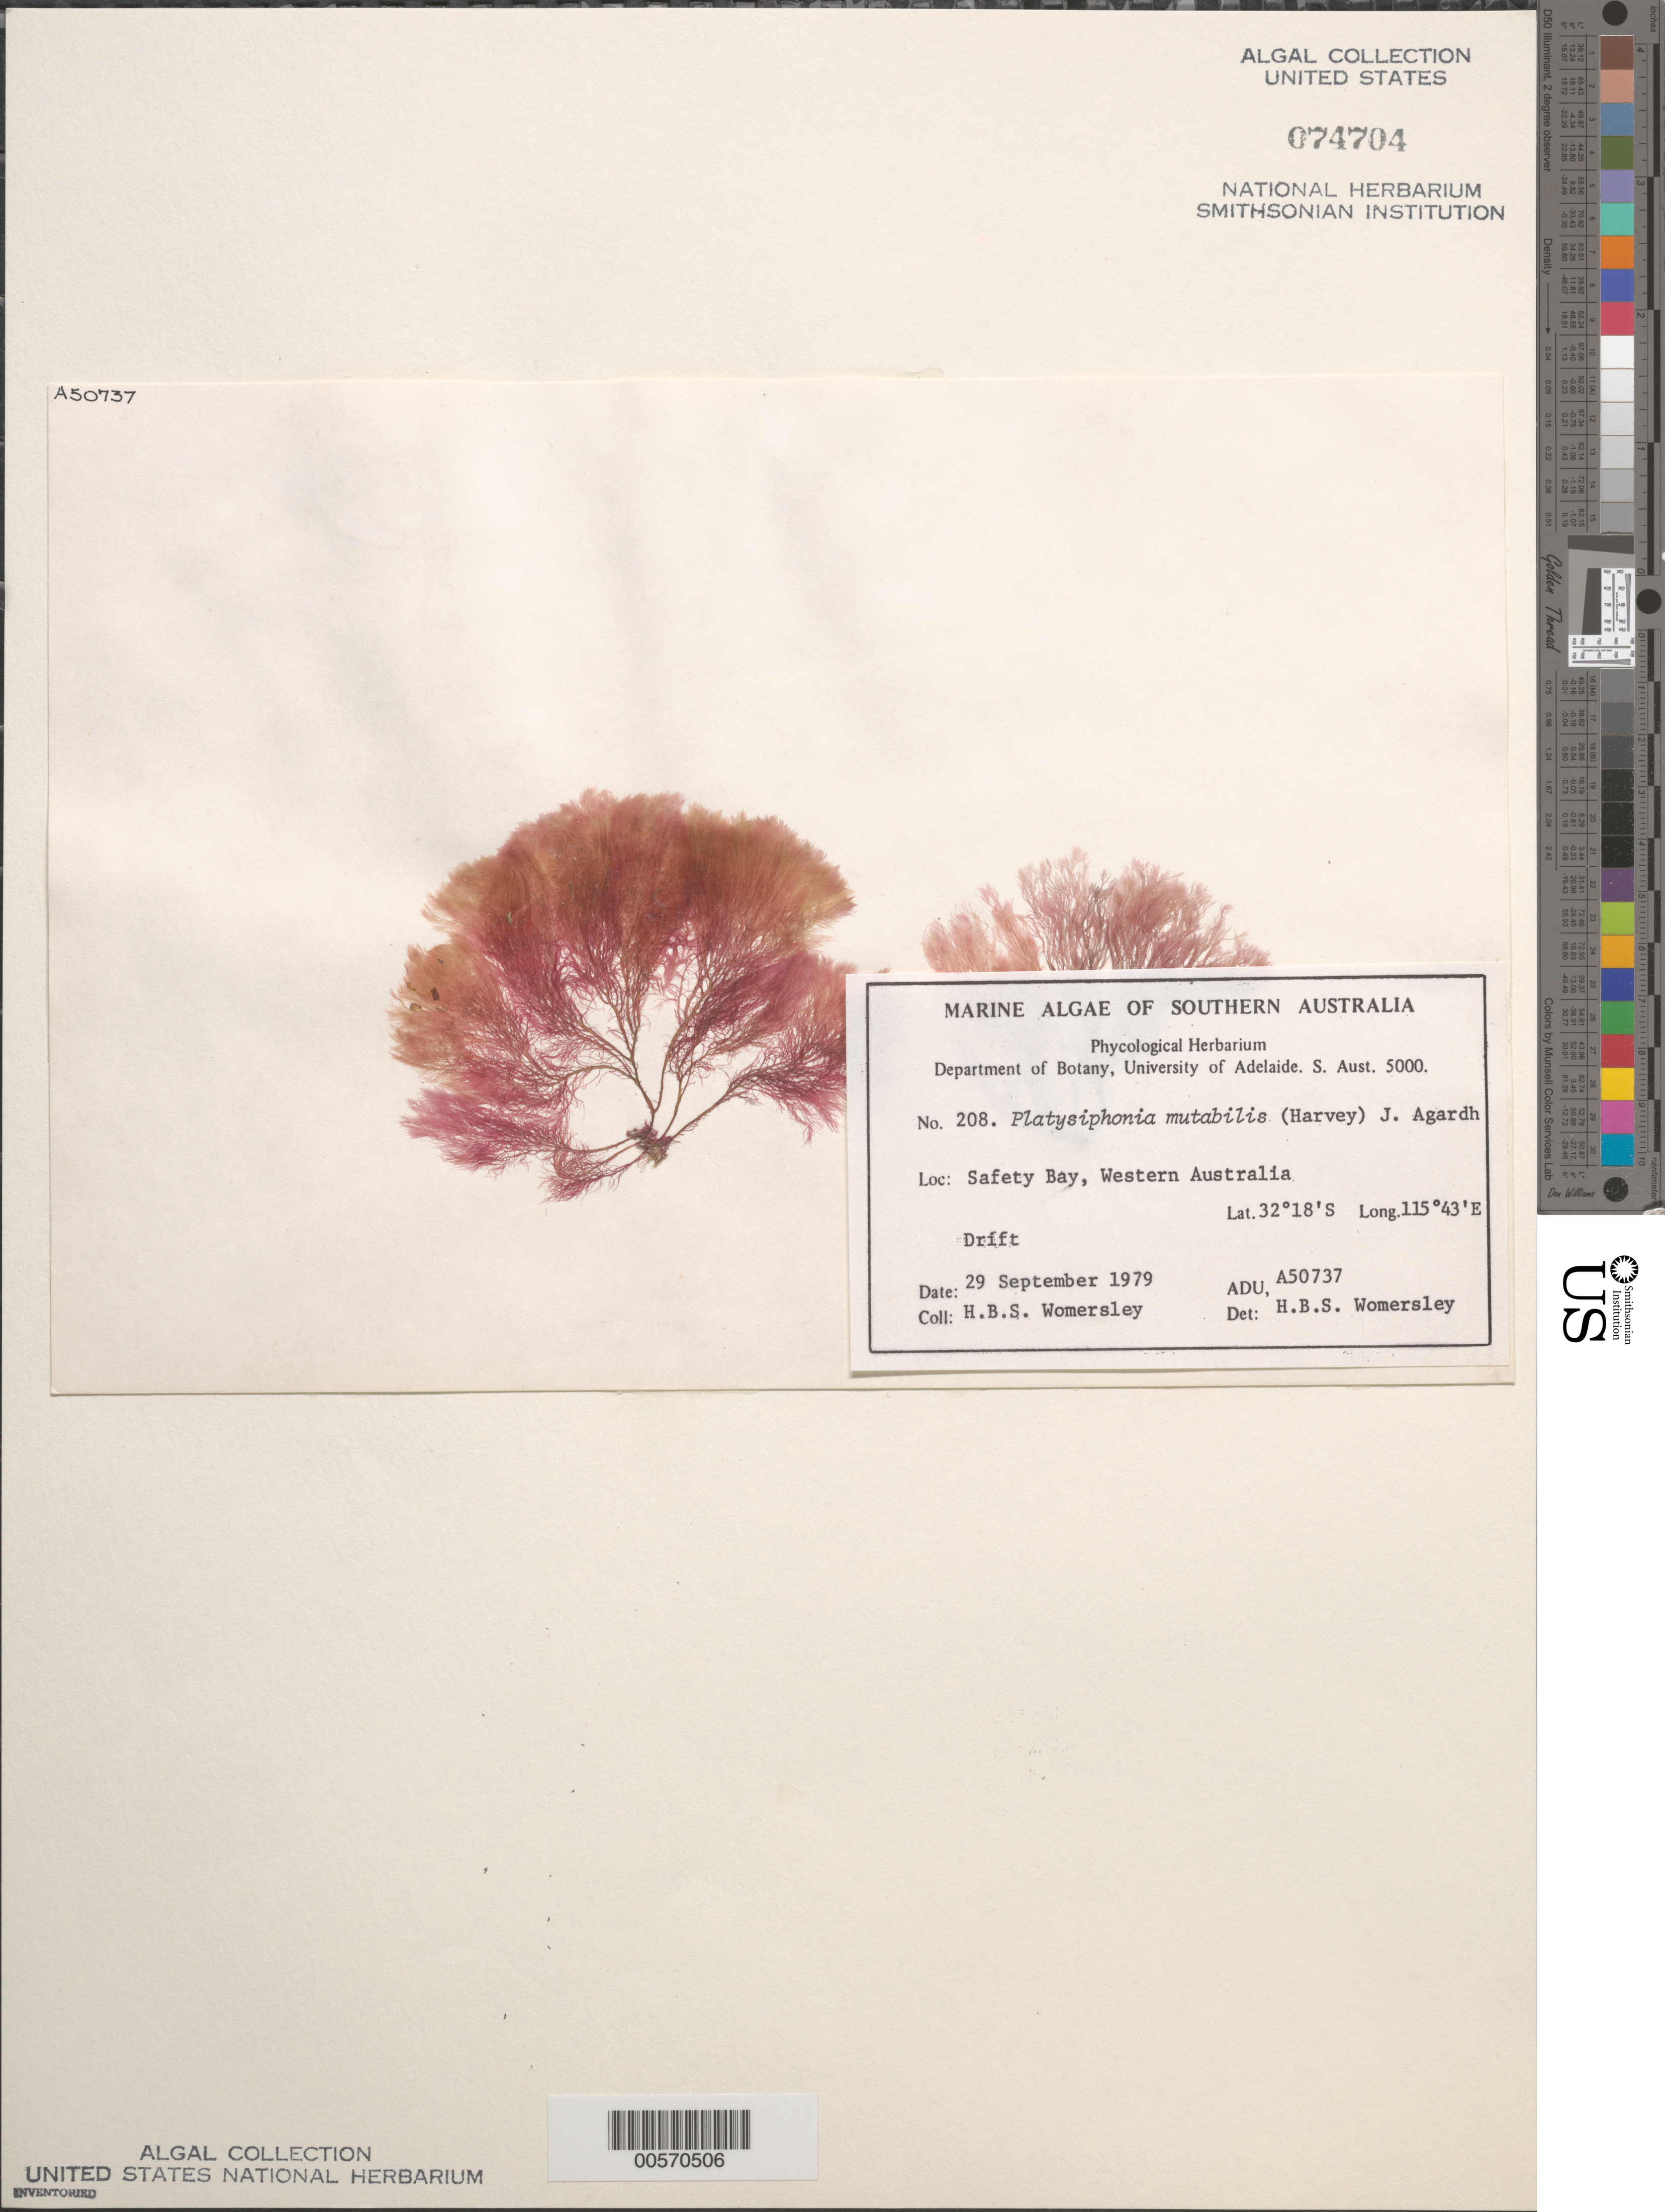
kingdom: Plantae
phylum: Rhodophyta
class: Florideophyceae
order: Ceramiales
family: Sarcomeniaceae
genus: Platysiphonia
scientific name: Platysiphonia mutabilis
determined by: Womersley, H. B. S.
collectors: H. B. S. Womersley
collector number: ADU A50737 & 208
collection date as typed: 29 Sep 1979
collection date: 1979-09-29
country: Australia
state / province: Western Australia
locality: Safety Bay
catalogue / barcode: US 74704